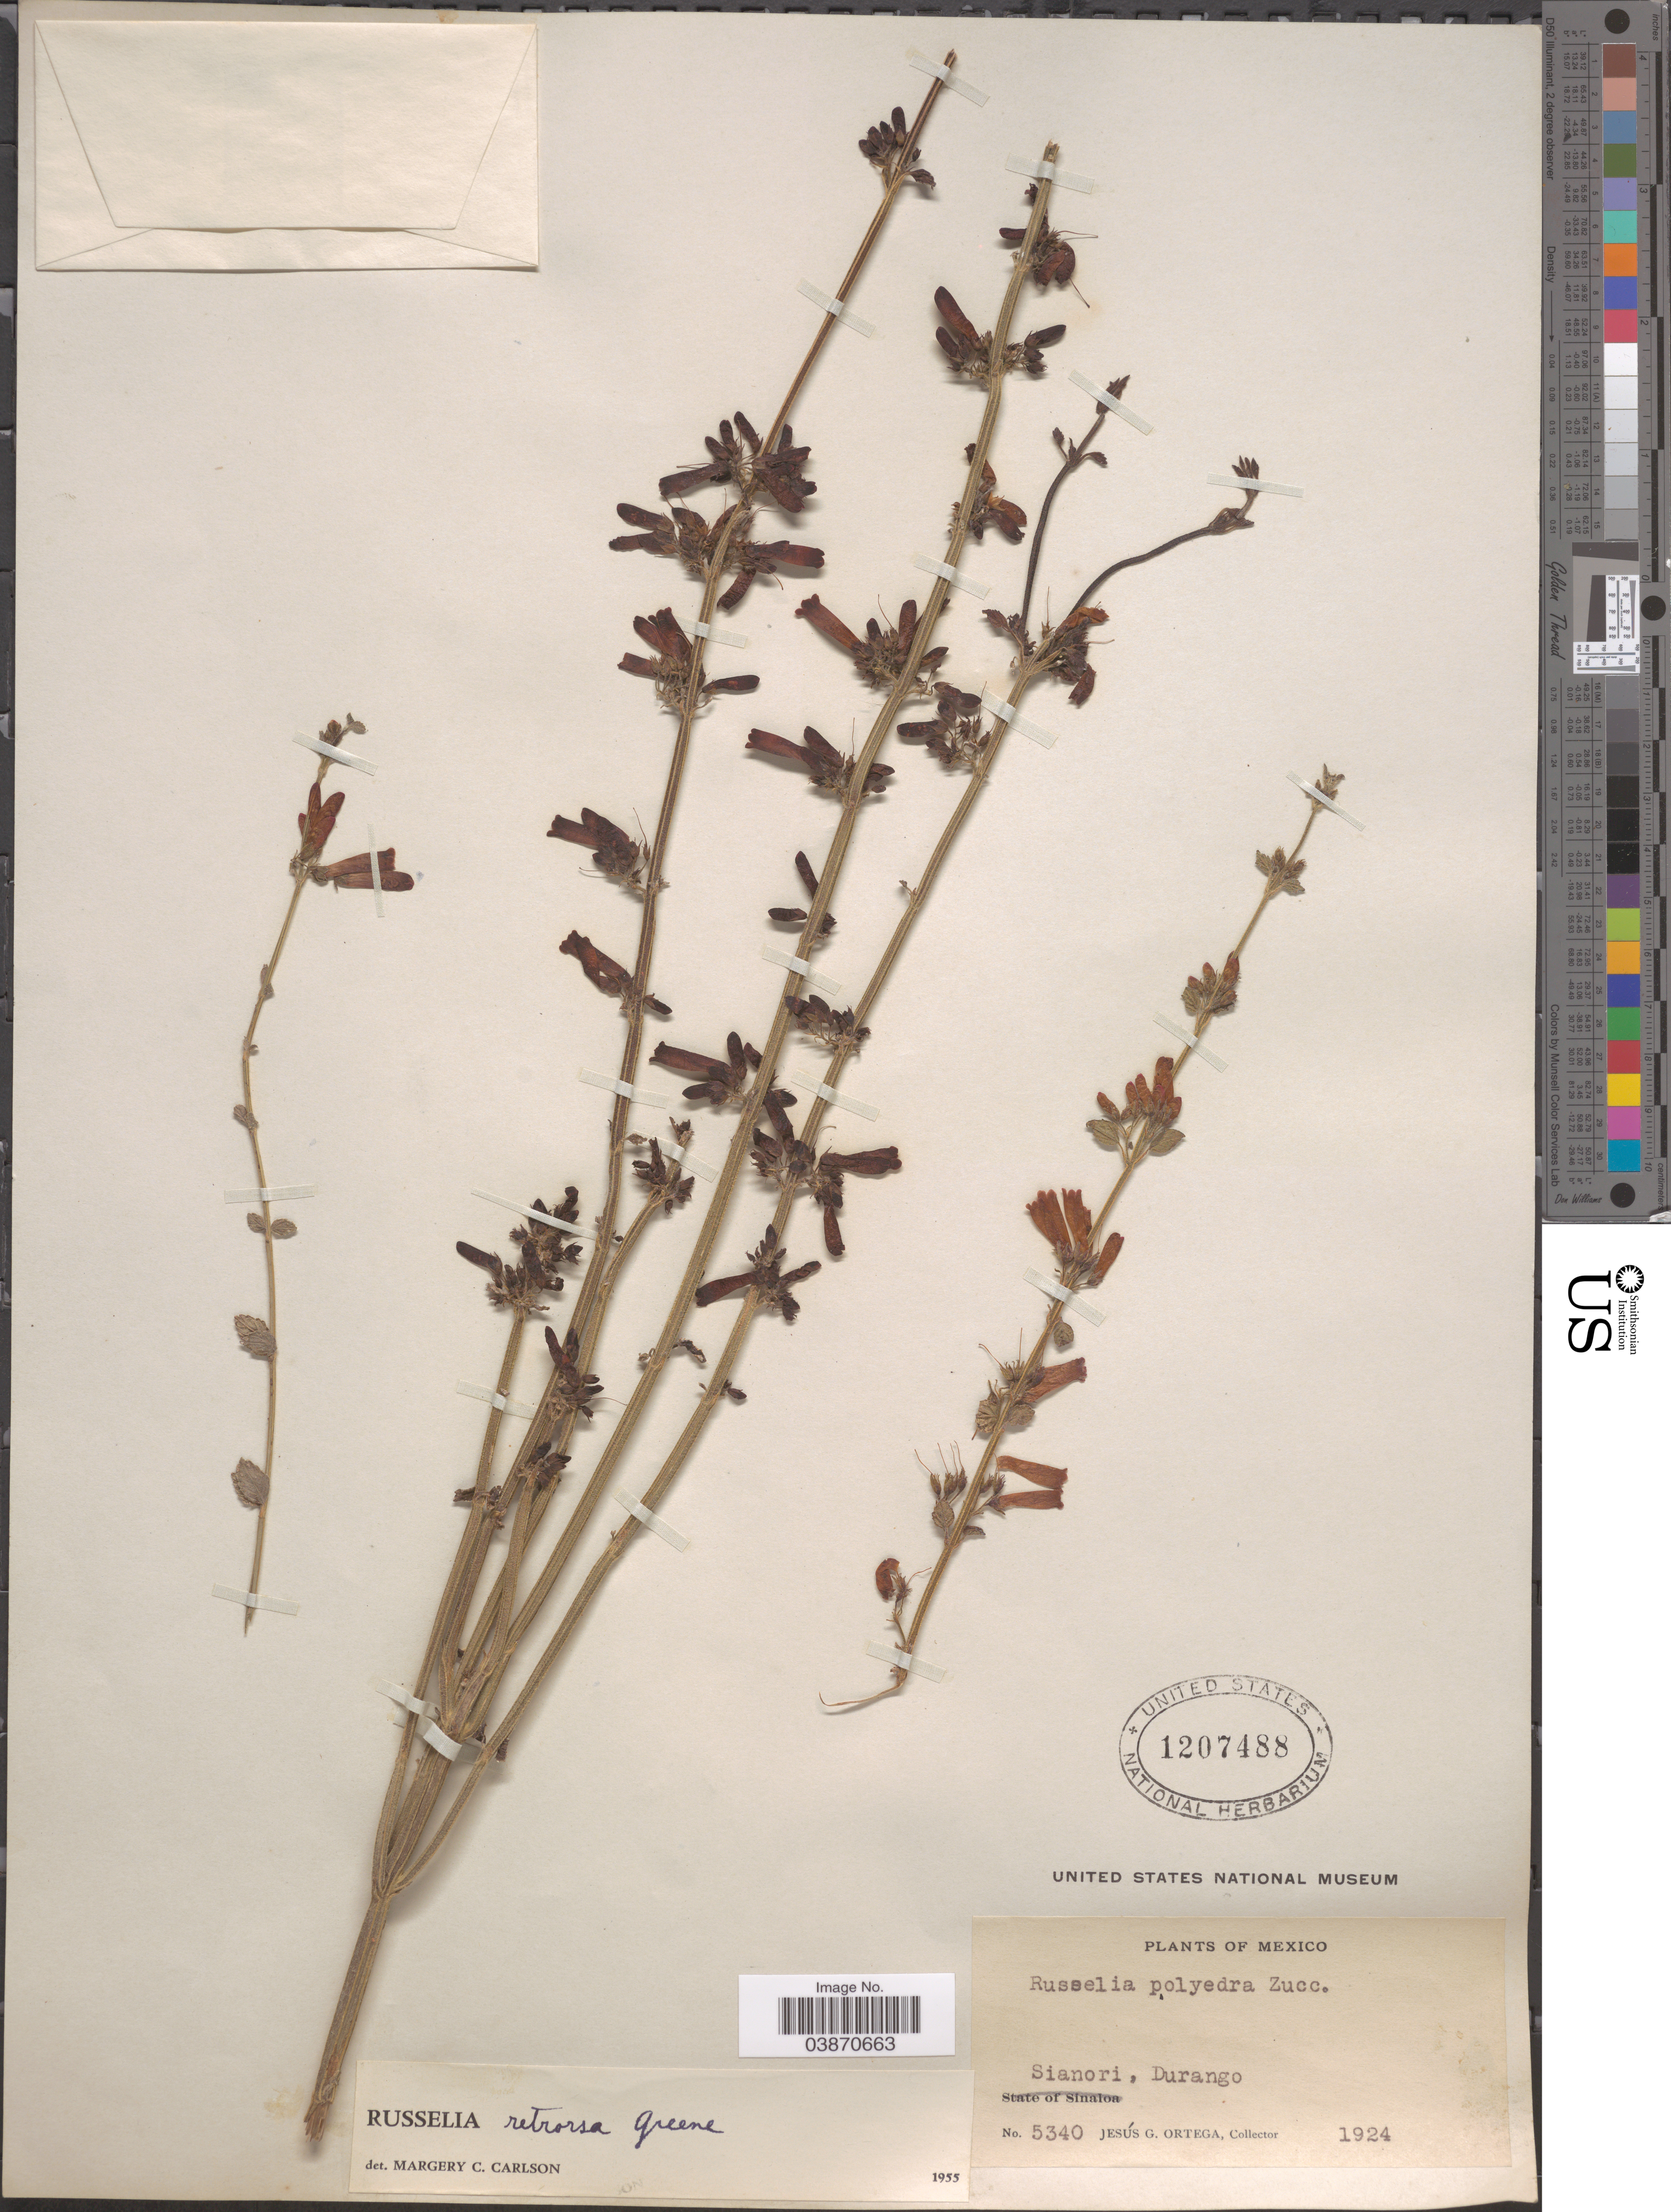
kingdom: Plantae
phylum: Tracheophyta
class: Magnoliopsida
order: Lamiales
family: Plantaginaceae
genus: Russelia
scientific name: Russelia retrorsa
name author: Greene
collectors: J. Ortega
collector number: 5340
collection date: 1924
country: Mexico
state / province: Durango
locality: Sianori.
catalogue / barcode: US 1207488